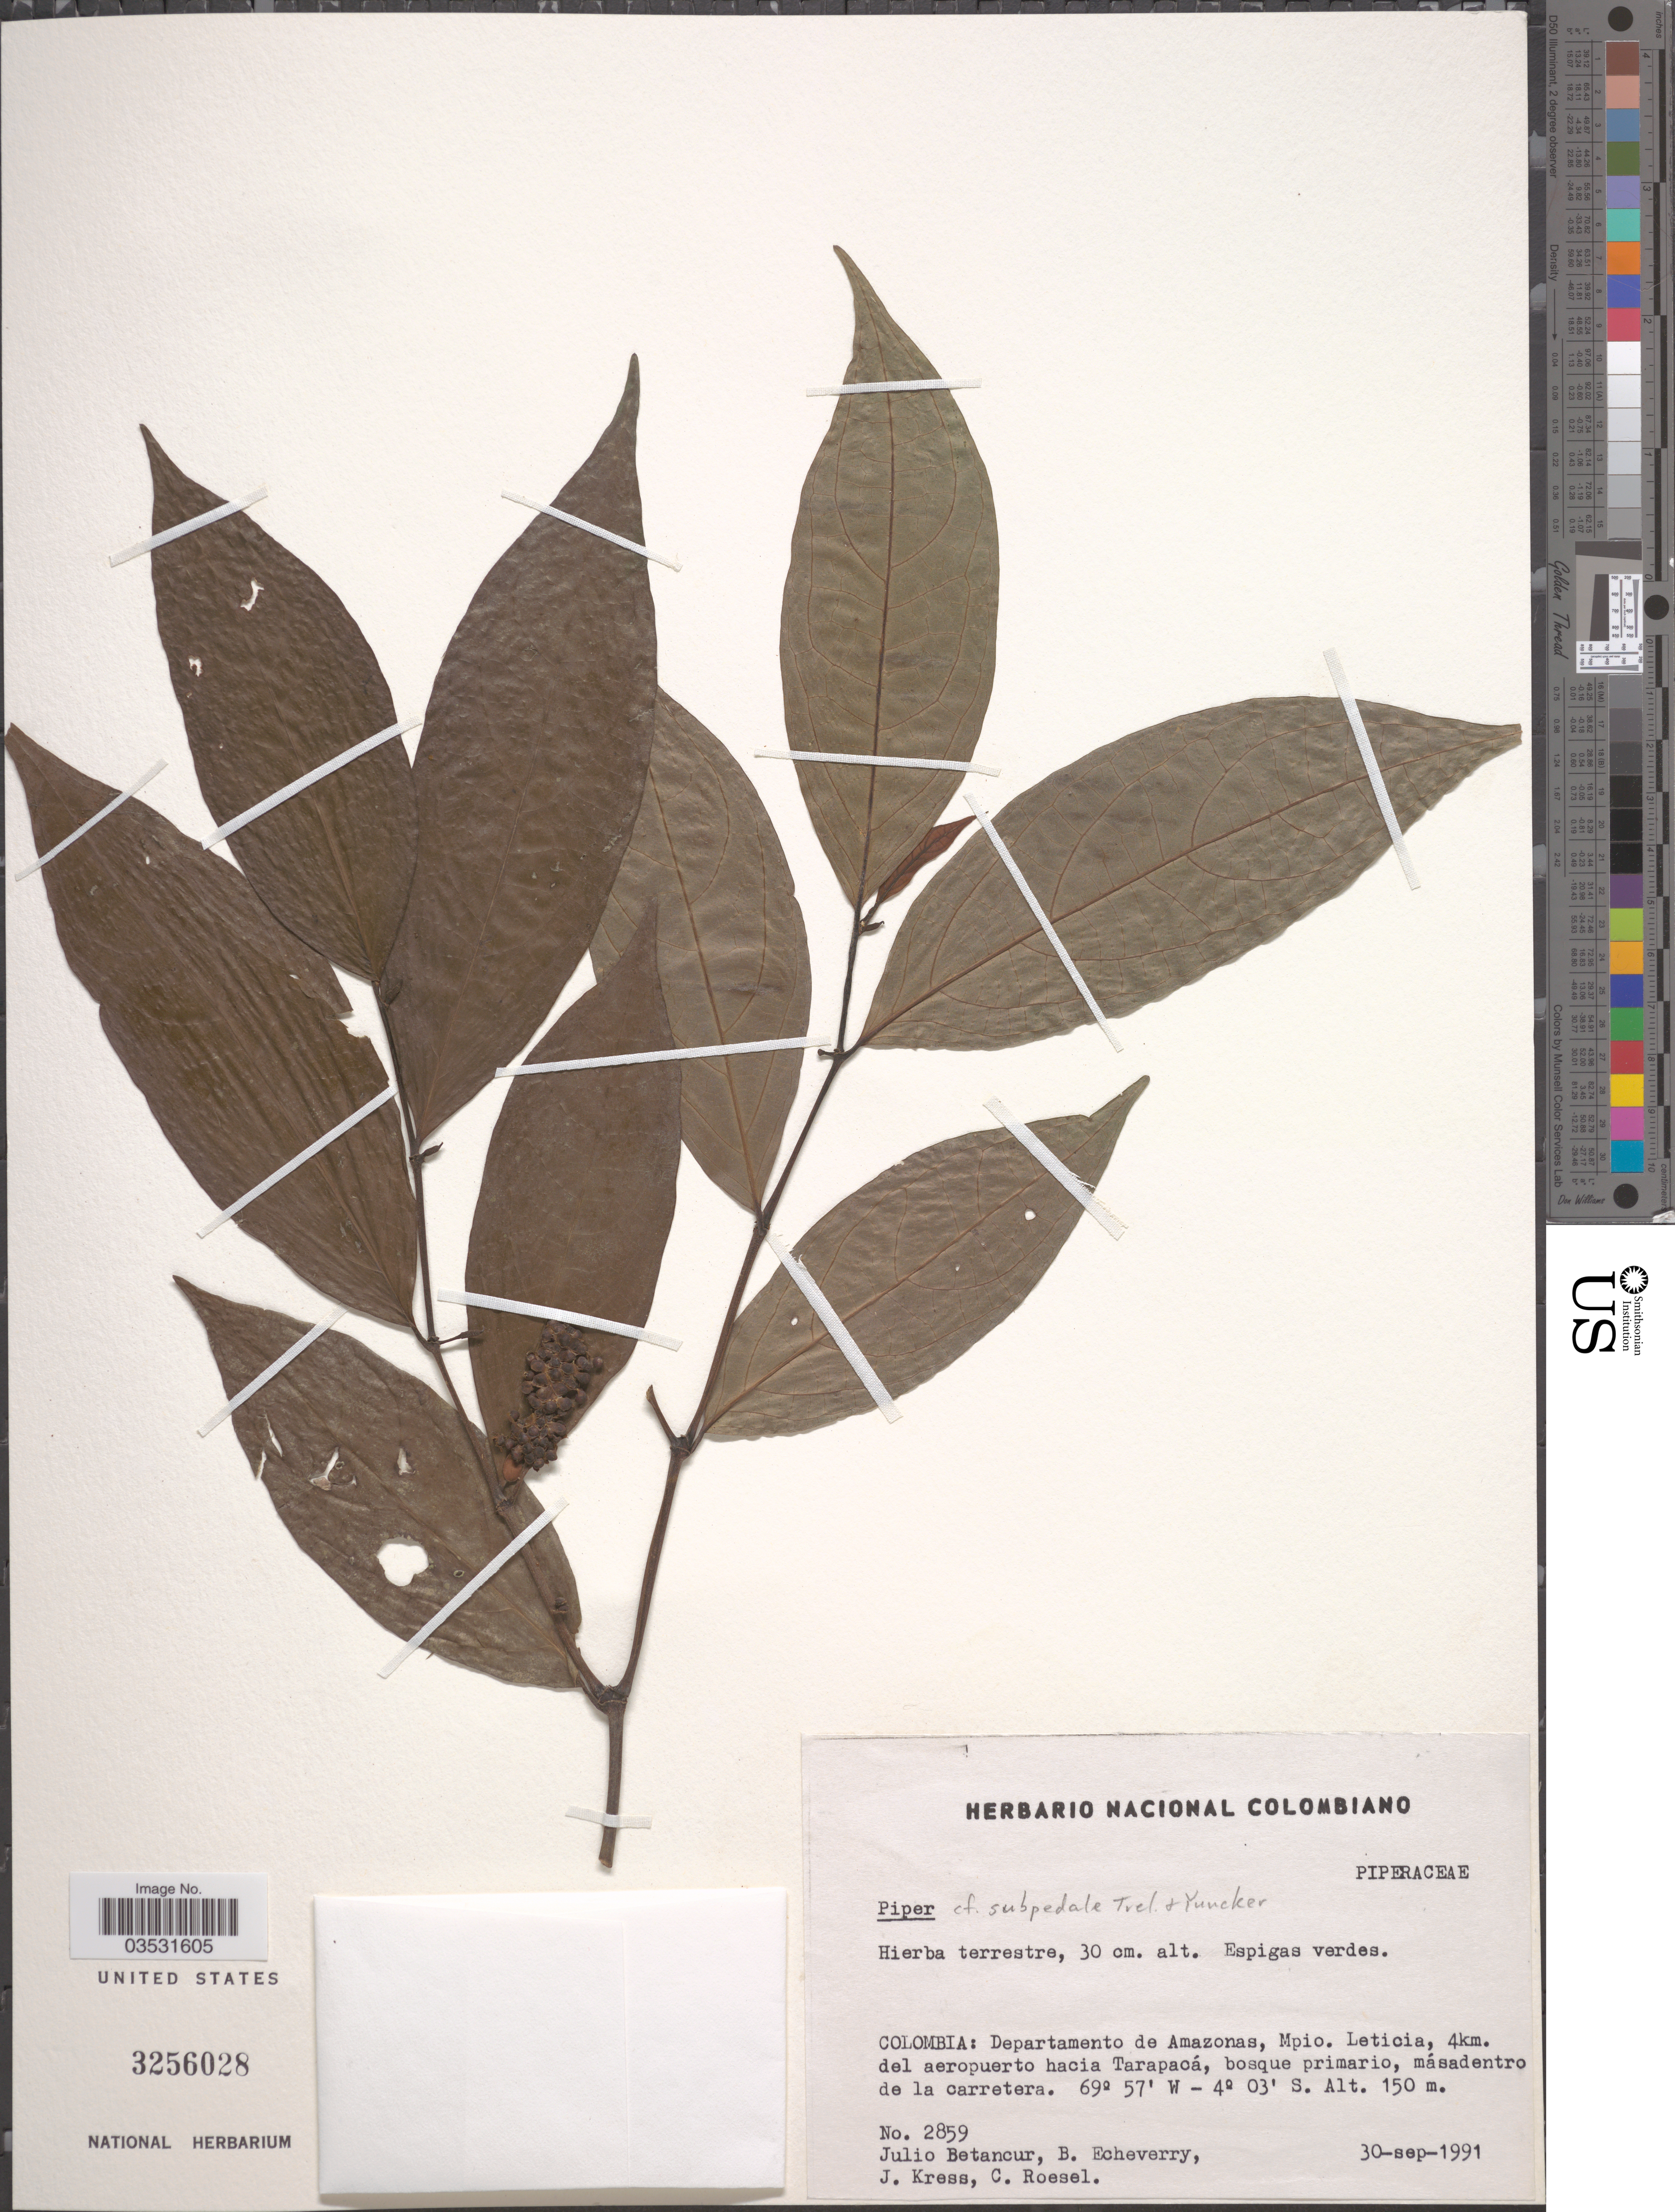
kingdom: Plantae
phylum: Tracheophyta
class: Magnoliopsida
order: Piperales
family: Piperaceae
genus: Piper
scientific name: Piper subpedale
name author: Trel. & Yunck.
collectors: J. Betancur, B. Echeverry, J. Kress & C. S. Roesel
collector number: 2859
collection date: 1991-09-30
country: Colombia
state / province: Amazônas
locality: Departamento de Amazonas, Mpio. Leticia, 4km. del aeropuerto hacia Tarapacá, bosque primario, máasadentro de la carretera.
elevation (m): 150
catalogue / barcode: US 3256028